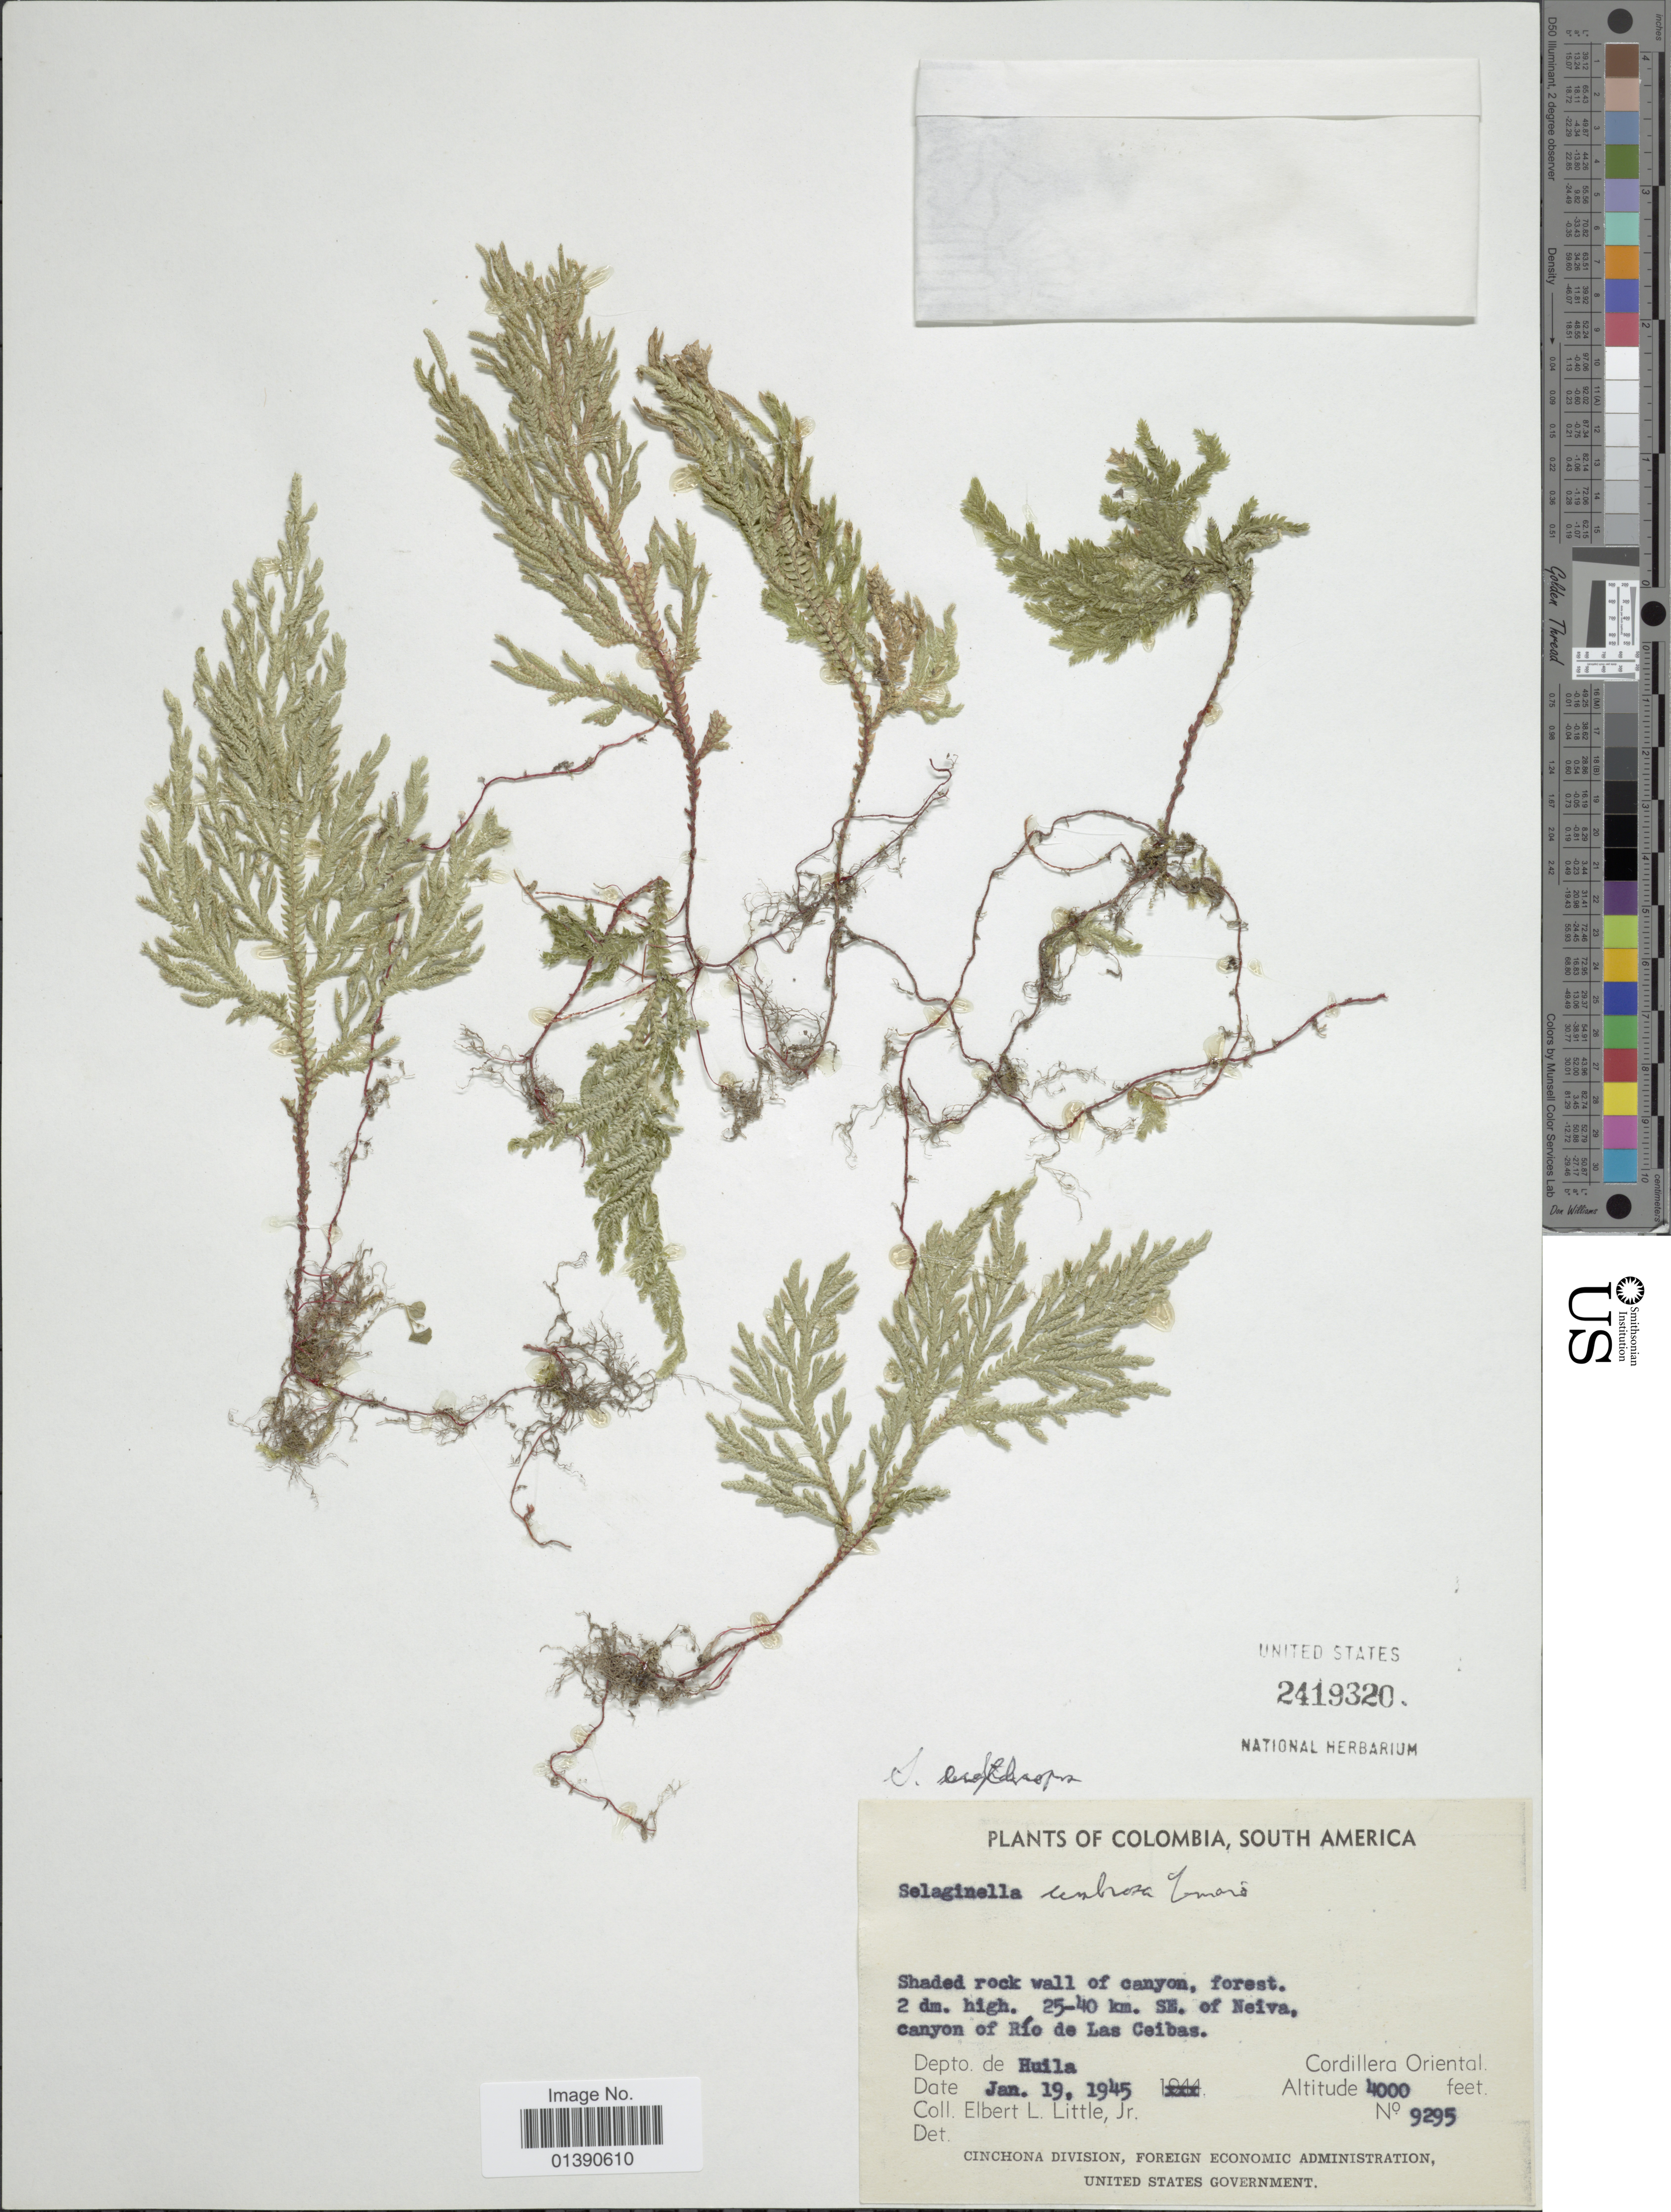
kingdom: Plantae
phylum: Tracheophyta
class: Lycopodiopsida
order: Selaginellales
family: Selaginellaceae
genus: Selaginella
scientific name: Selaginella erythropus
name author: (Mart.) Hieron.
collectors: E. L. Little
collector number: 9295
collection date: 1945-01-19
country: Colombia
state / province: Huila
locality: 25-40 km. SE of Neiva, canyon of Río de Las ceibas, Cordillera Oriental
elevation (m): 1219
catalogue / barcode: US 2419320